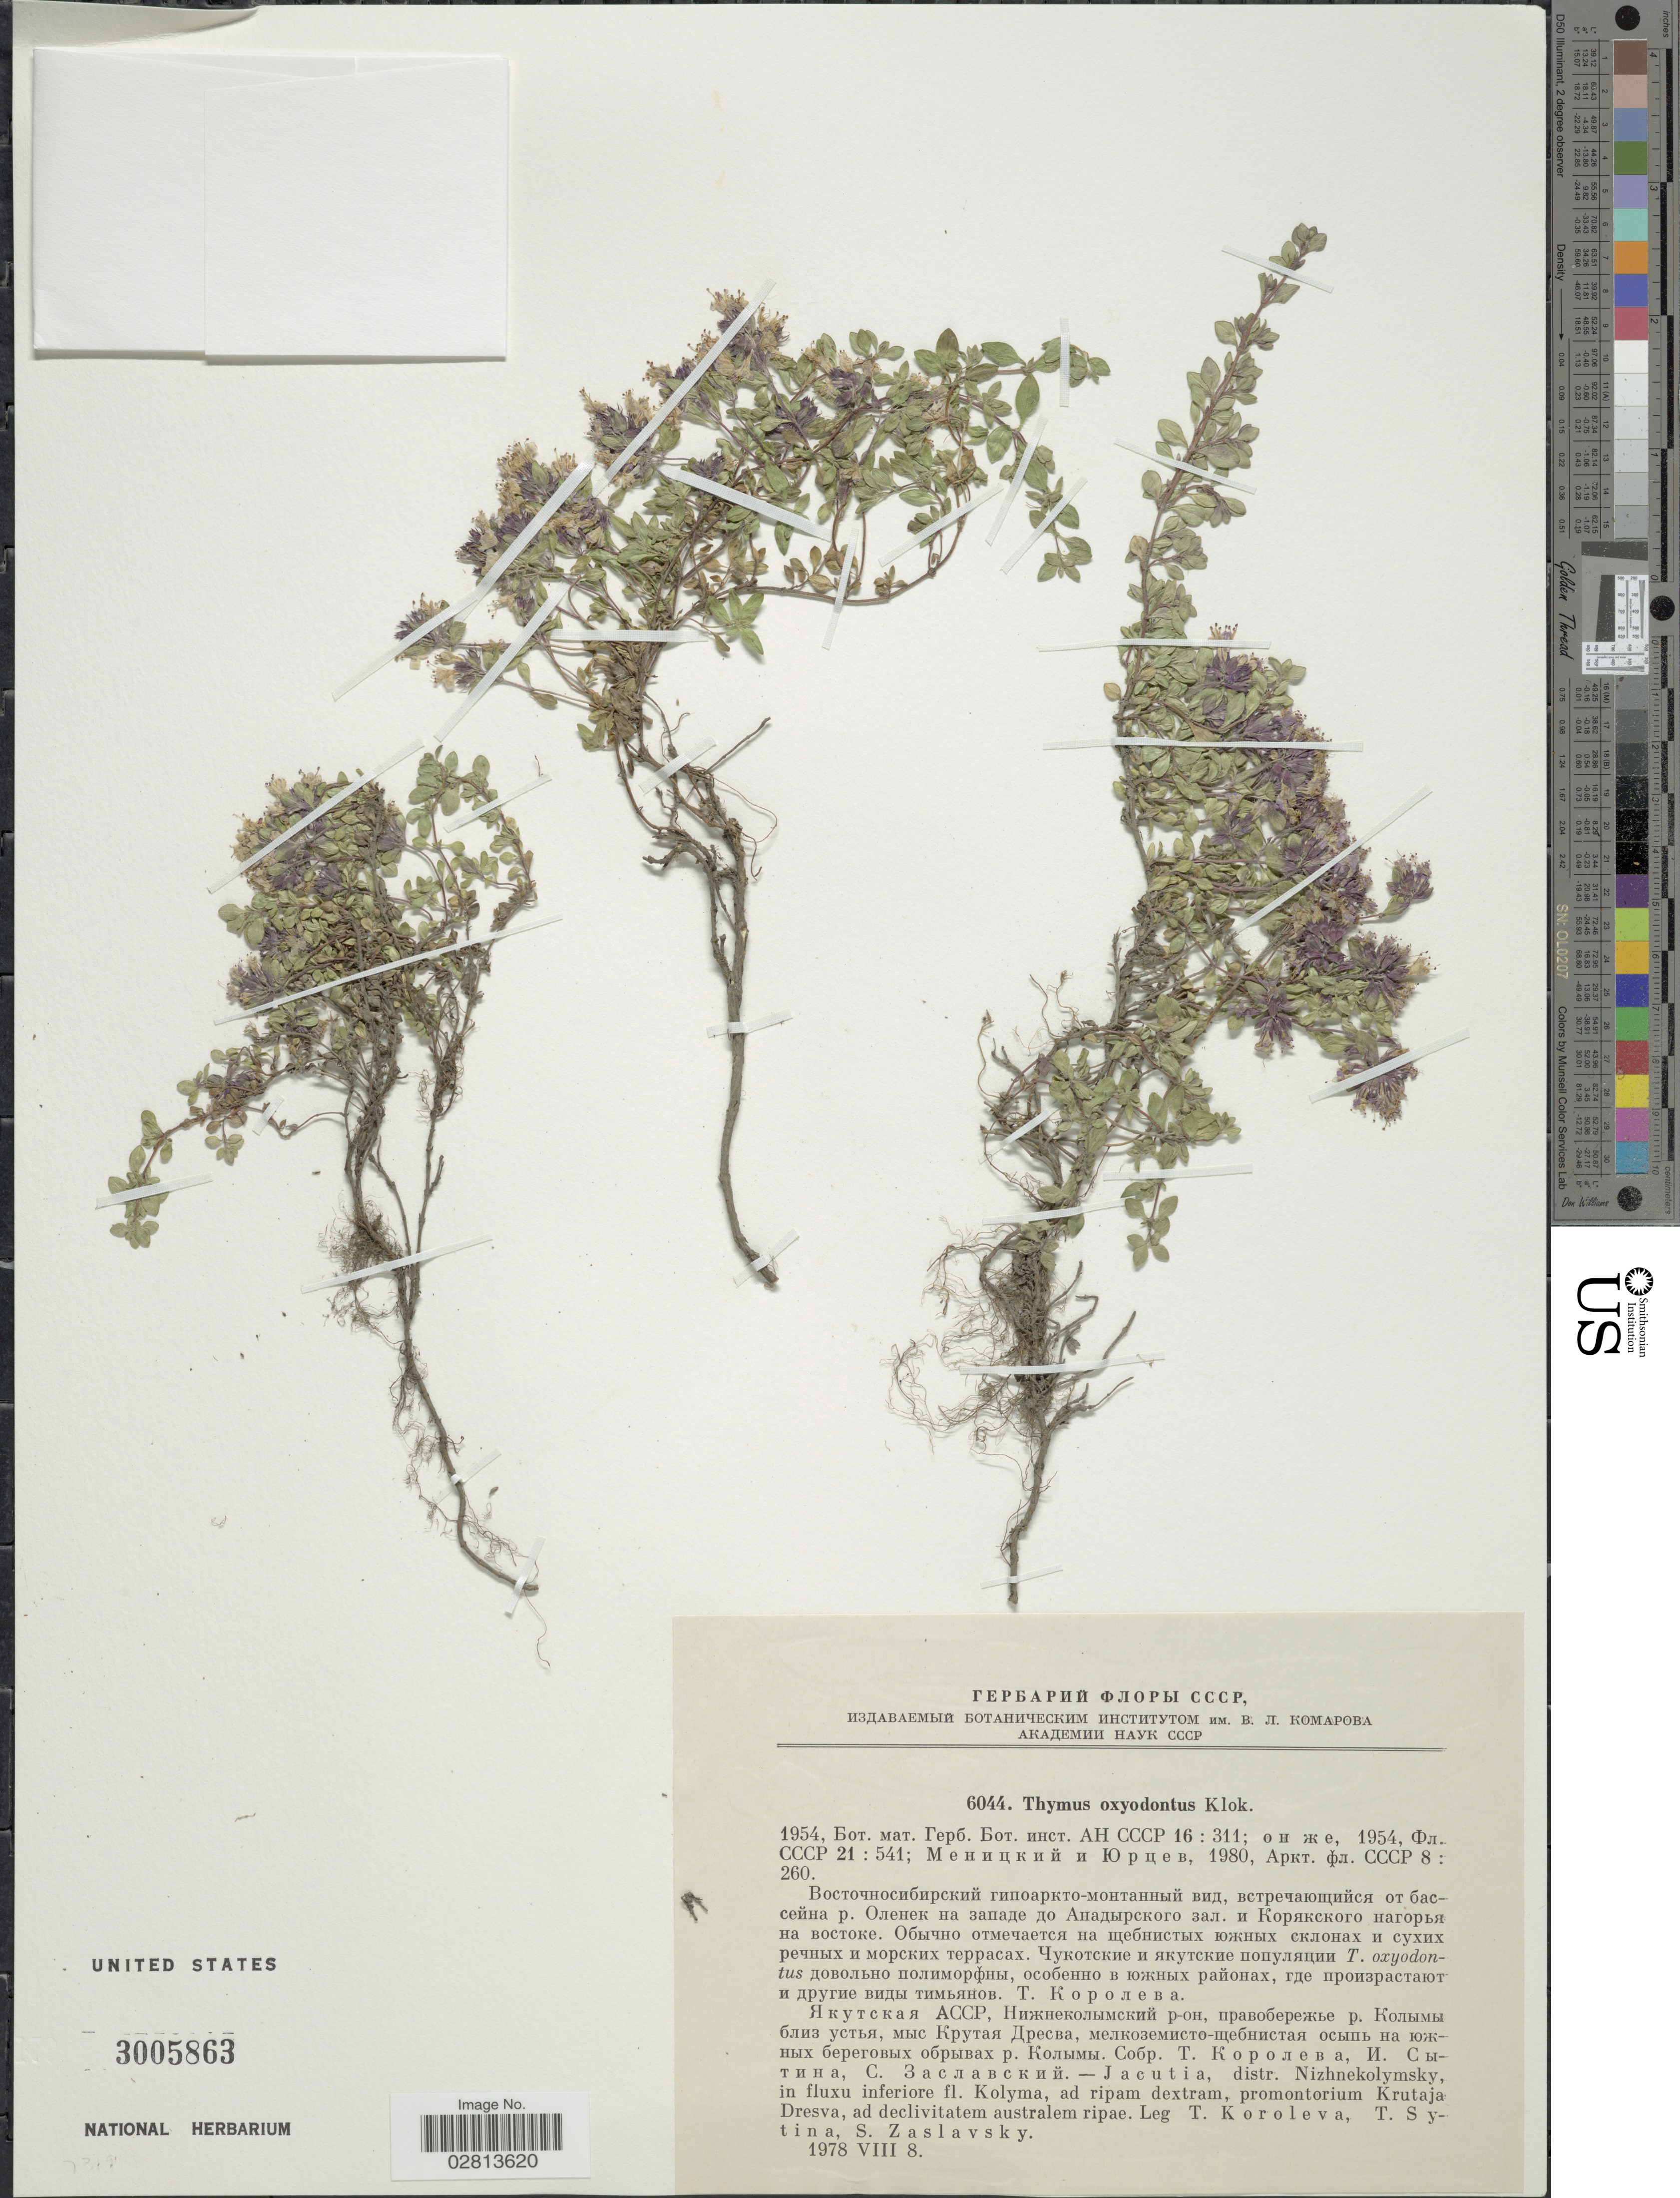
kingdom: Plantae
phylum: Tracheophyta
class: Magnoliopsida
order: Lamiales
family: Lamiaceae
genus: Thymus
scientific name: Thymus oxyodontus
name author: (Sennen & Pau) Sennen & Pau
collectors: T. Koroleva, T. Sytina & S. Zaslavsky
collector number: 6044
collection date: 1978-08-08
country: Russian Federation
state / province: Sakha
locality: Jacutia, distr. Nizhnekolymsky, in fluxu inferiore fl. Kolyma, ad ripam dextram, promontorium Krutaja Dresva, ad declivitatem australem ripae.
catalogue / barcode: US 3005863